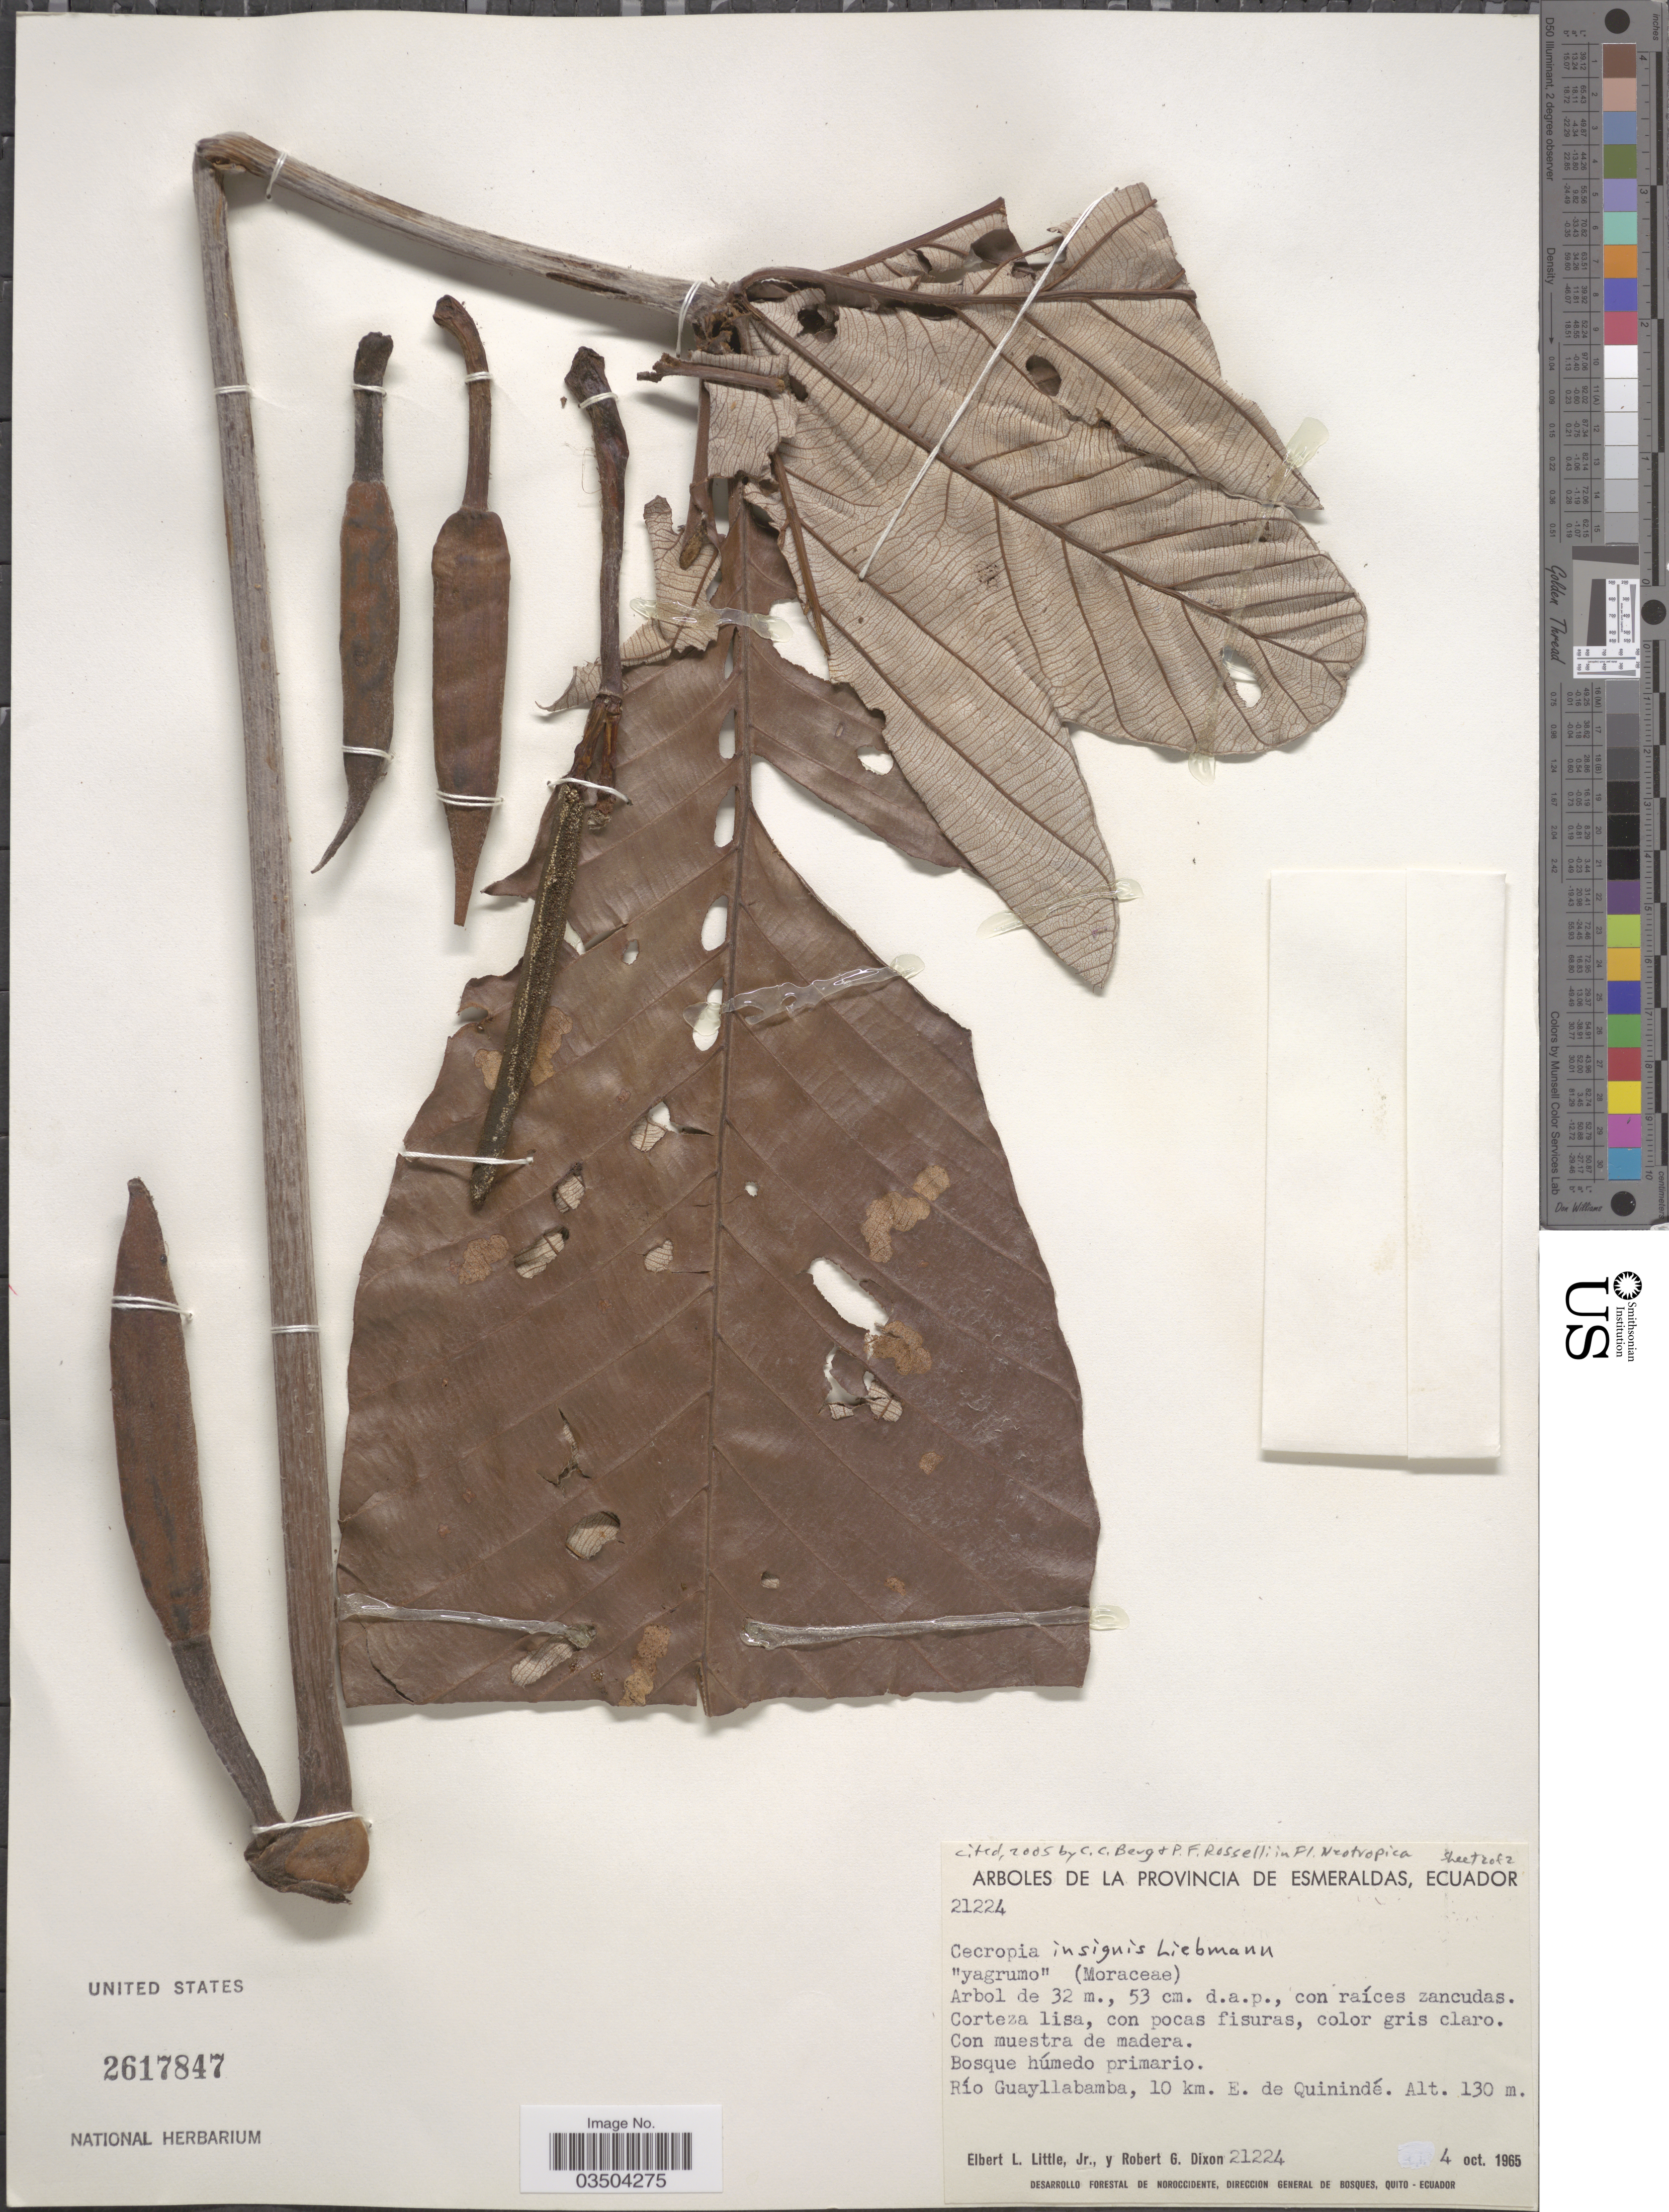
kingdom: Plantae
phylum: Tracheophyta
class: Magnoliopsida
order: Rosales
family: Urticaceae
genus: Cecropia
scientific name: Cecropia insignis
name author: Liebm.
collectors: E. L. Little & R. G. Dixon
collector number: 21224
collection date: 1965-10-04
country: Ecuador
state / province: Esmeraldas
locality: Río Guayllabamba, 10 km. E. de Quinindé.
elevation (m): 130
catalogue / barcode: US 2617847